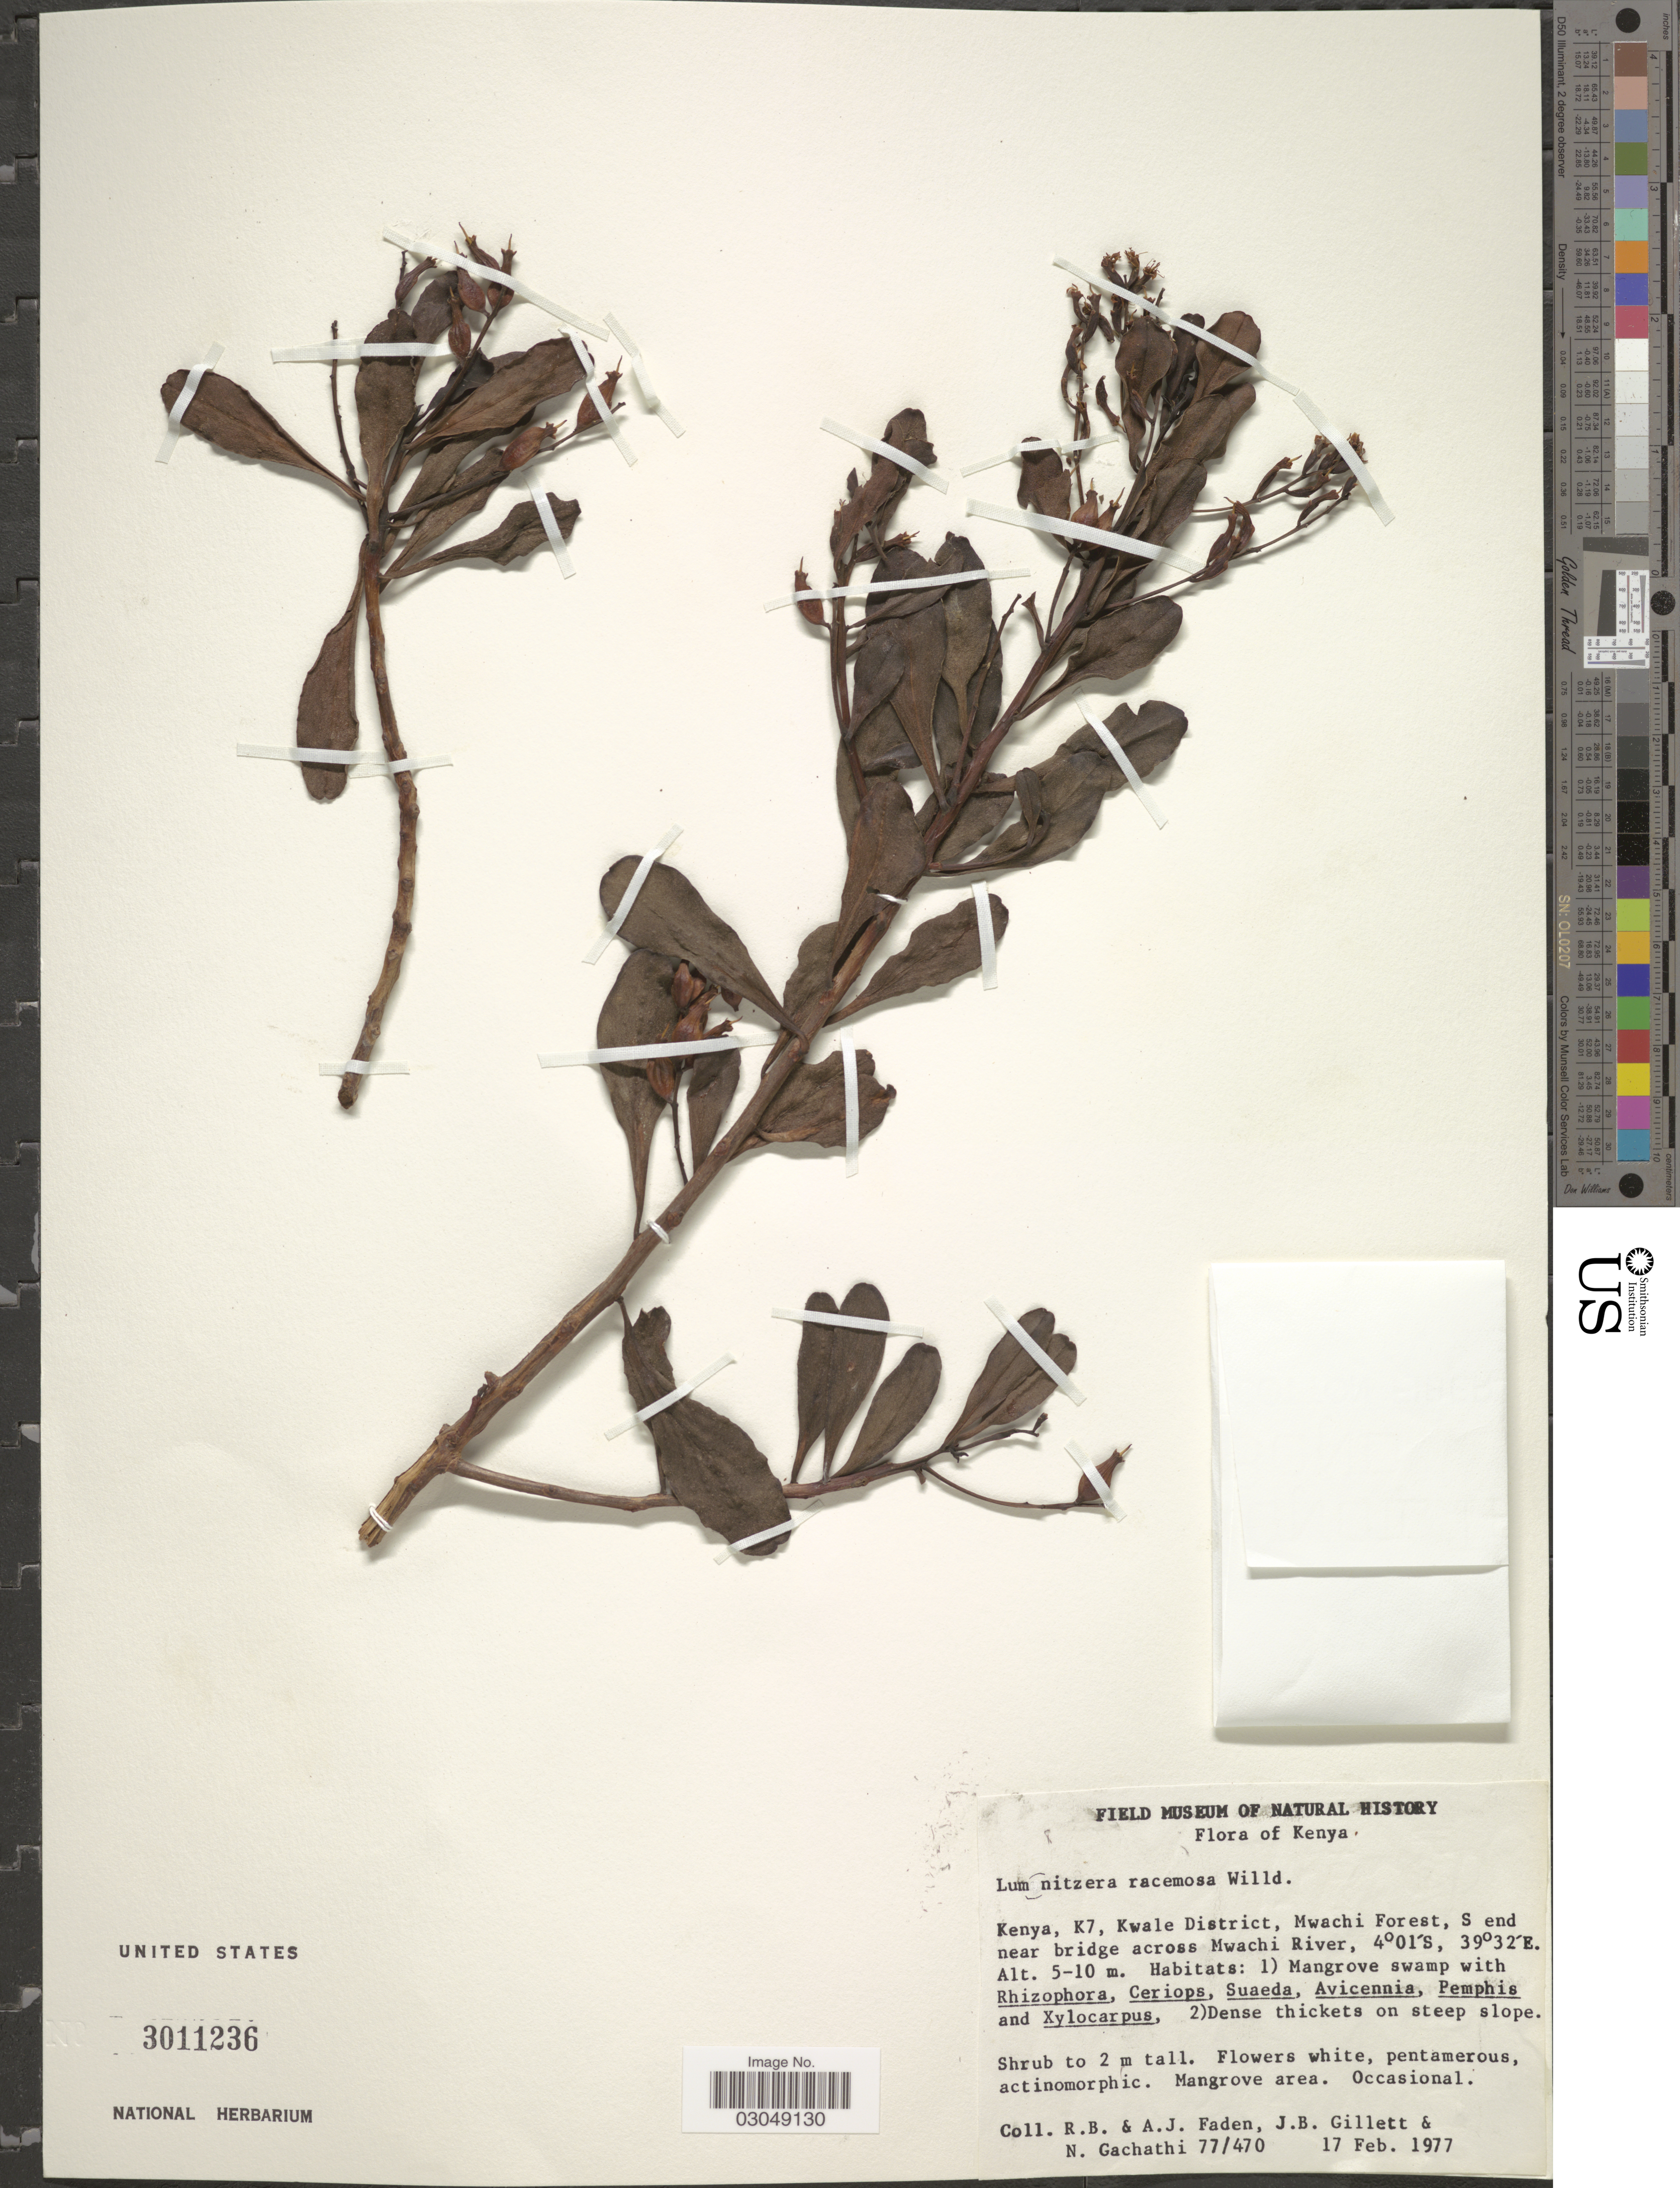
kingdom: Plantae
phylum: Tracheophyta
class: Magnoliopsida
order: Myrtales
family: Combretaceae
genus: Lumnitzera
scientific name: Lumnitzera racemosa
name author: Willd.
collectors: R. B. Faden, A. J. Faden, J. B. Gillett & N. Gachathi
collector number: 77/470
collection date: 1977-02-17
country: Kenya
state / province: Kwale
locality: K7, Kwale District, Mwachi Forest, S end near bridge across Mwachi River.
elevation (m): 5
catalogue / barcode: US 3011236